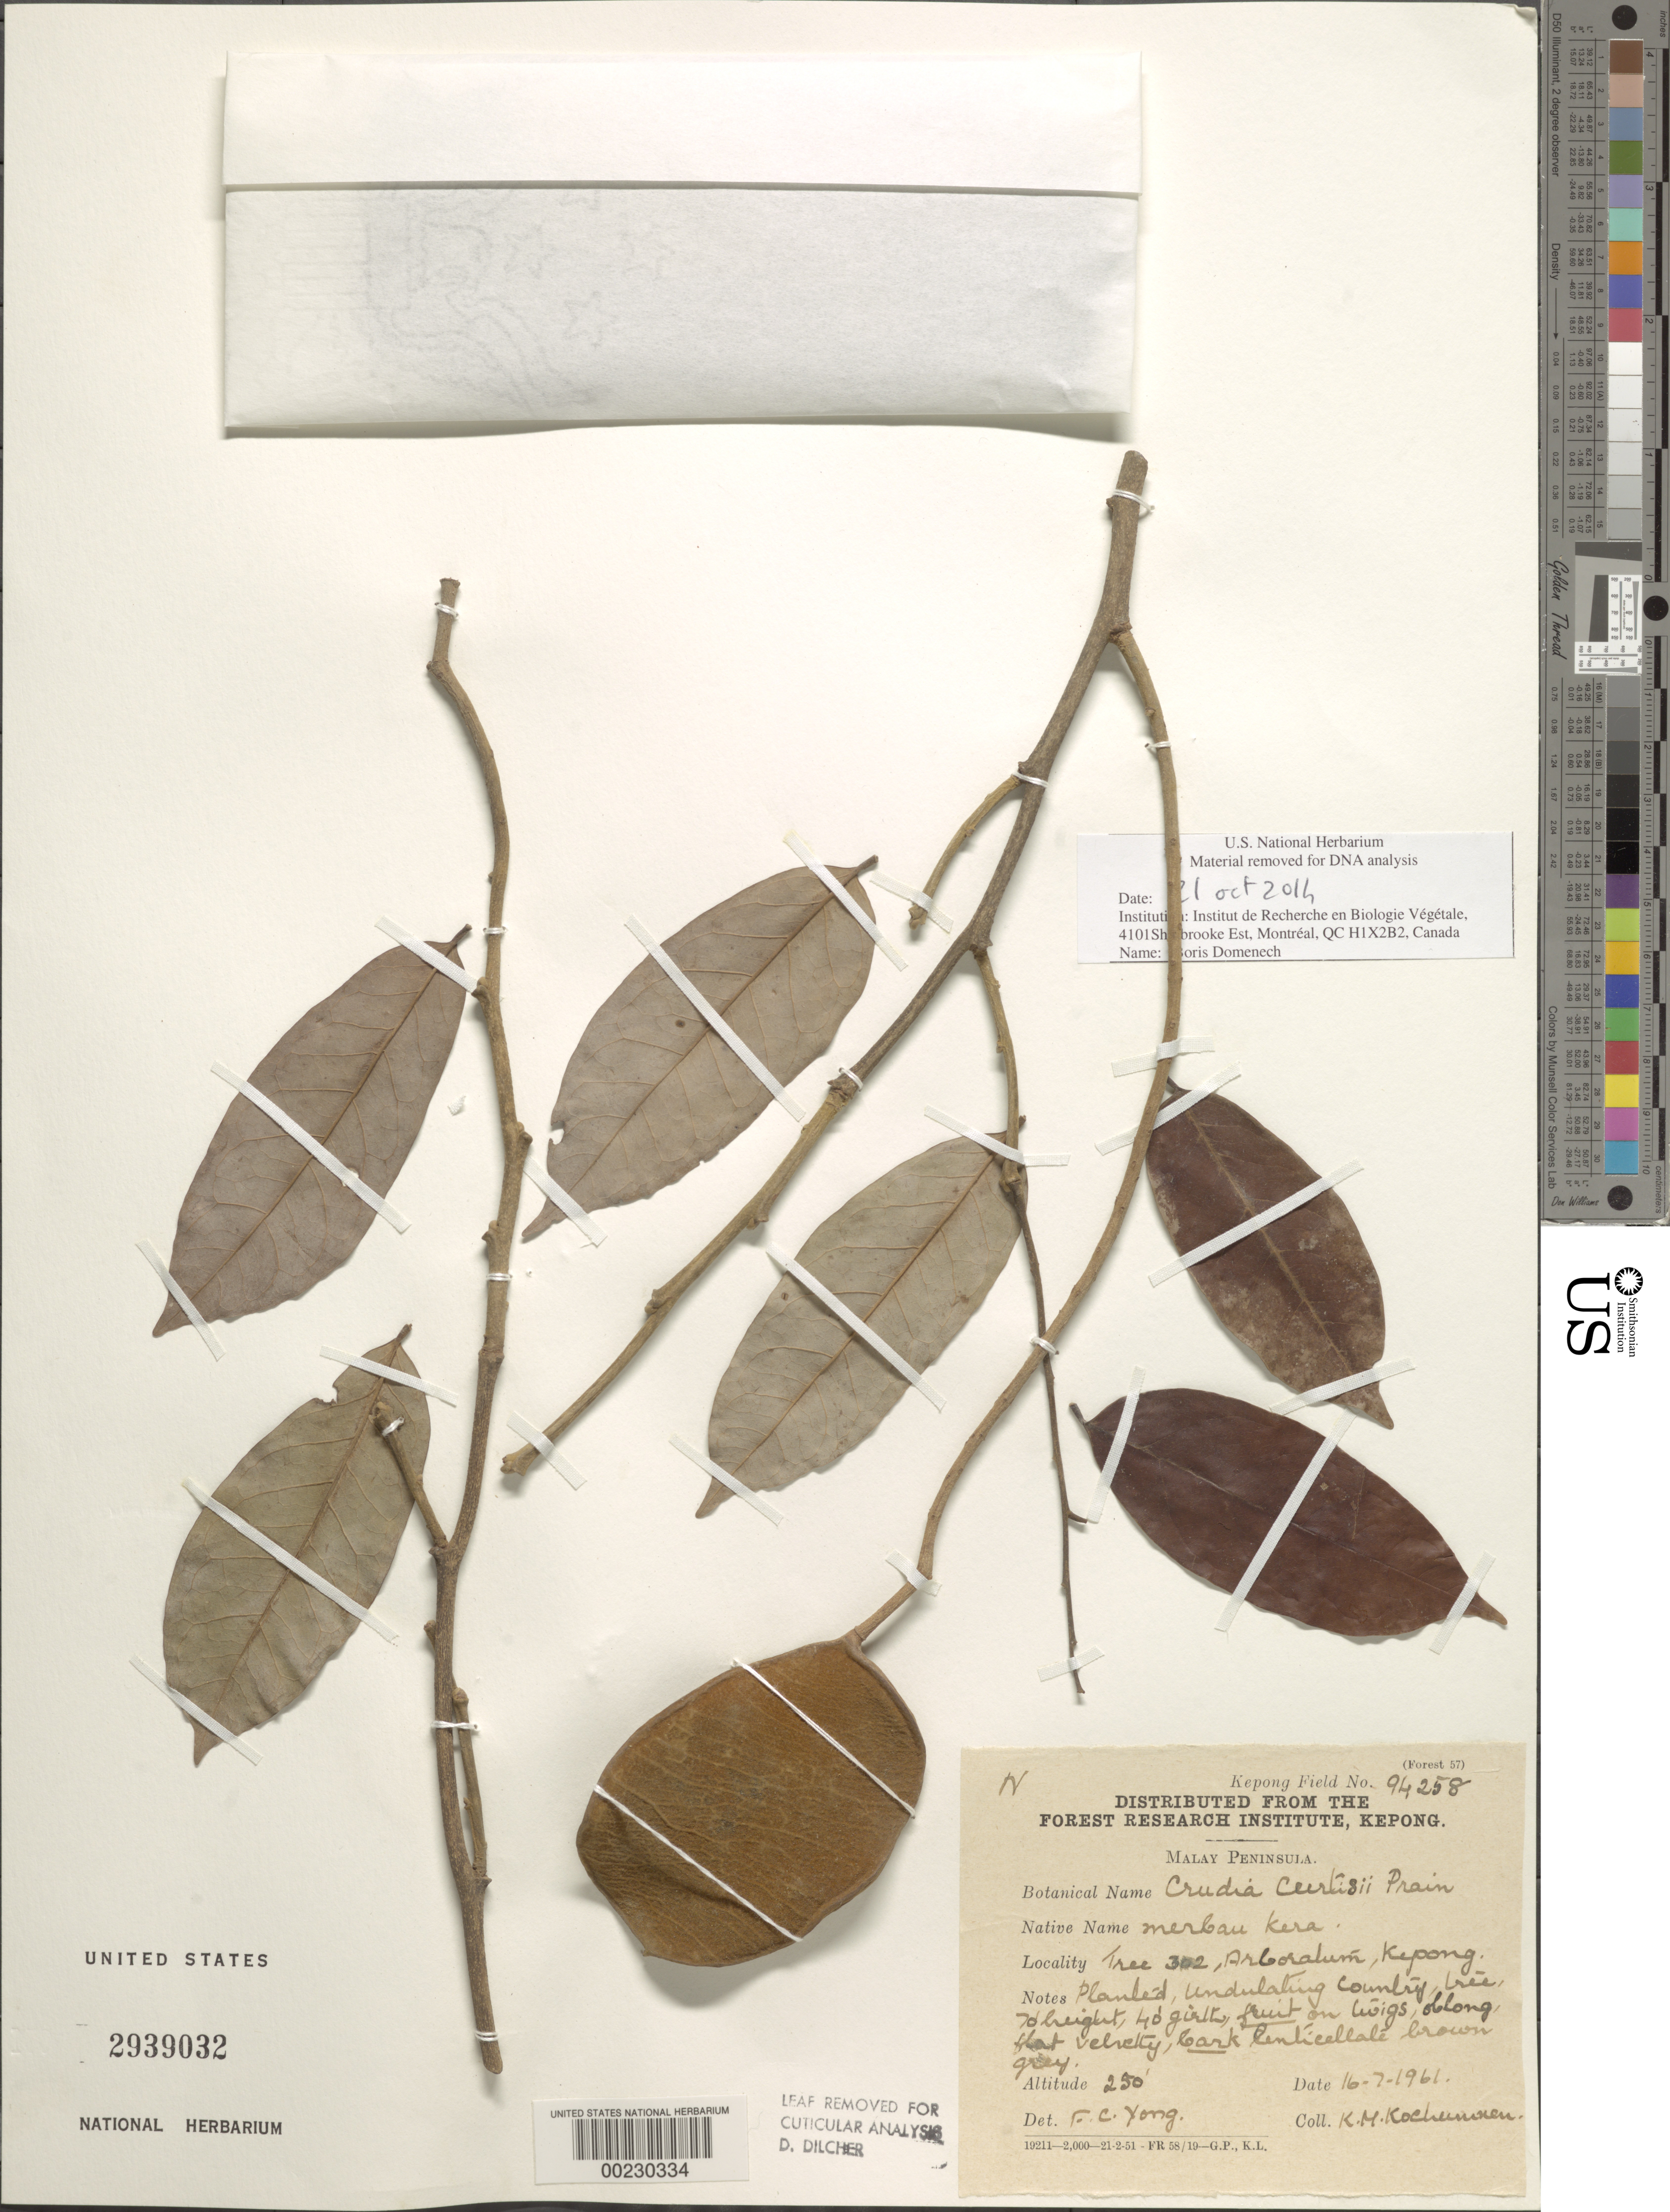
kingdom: Plantae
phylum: Tracheophyta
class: Magnoliopsida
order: Fabales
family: Fabaceae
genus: Crudia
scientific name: Crudia curtisii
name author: Prain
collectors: K. Kochummen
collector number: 94258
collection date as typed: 16 Jul 1961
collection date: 1961-07-16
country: Malaysia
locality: Arboralum, kepong, tree 302 [Malay Peninsula]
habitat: Undulating country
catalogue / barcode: US 2939032